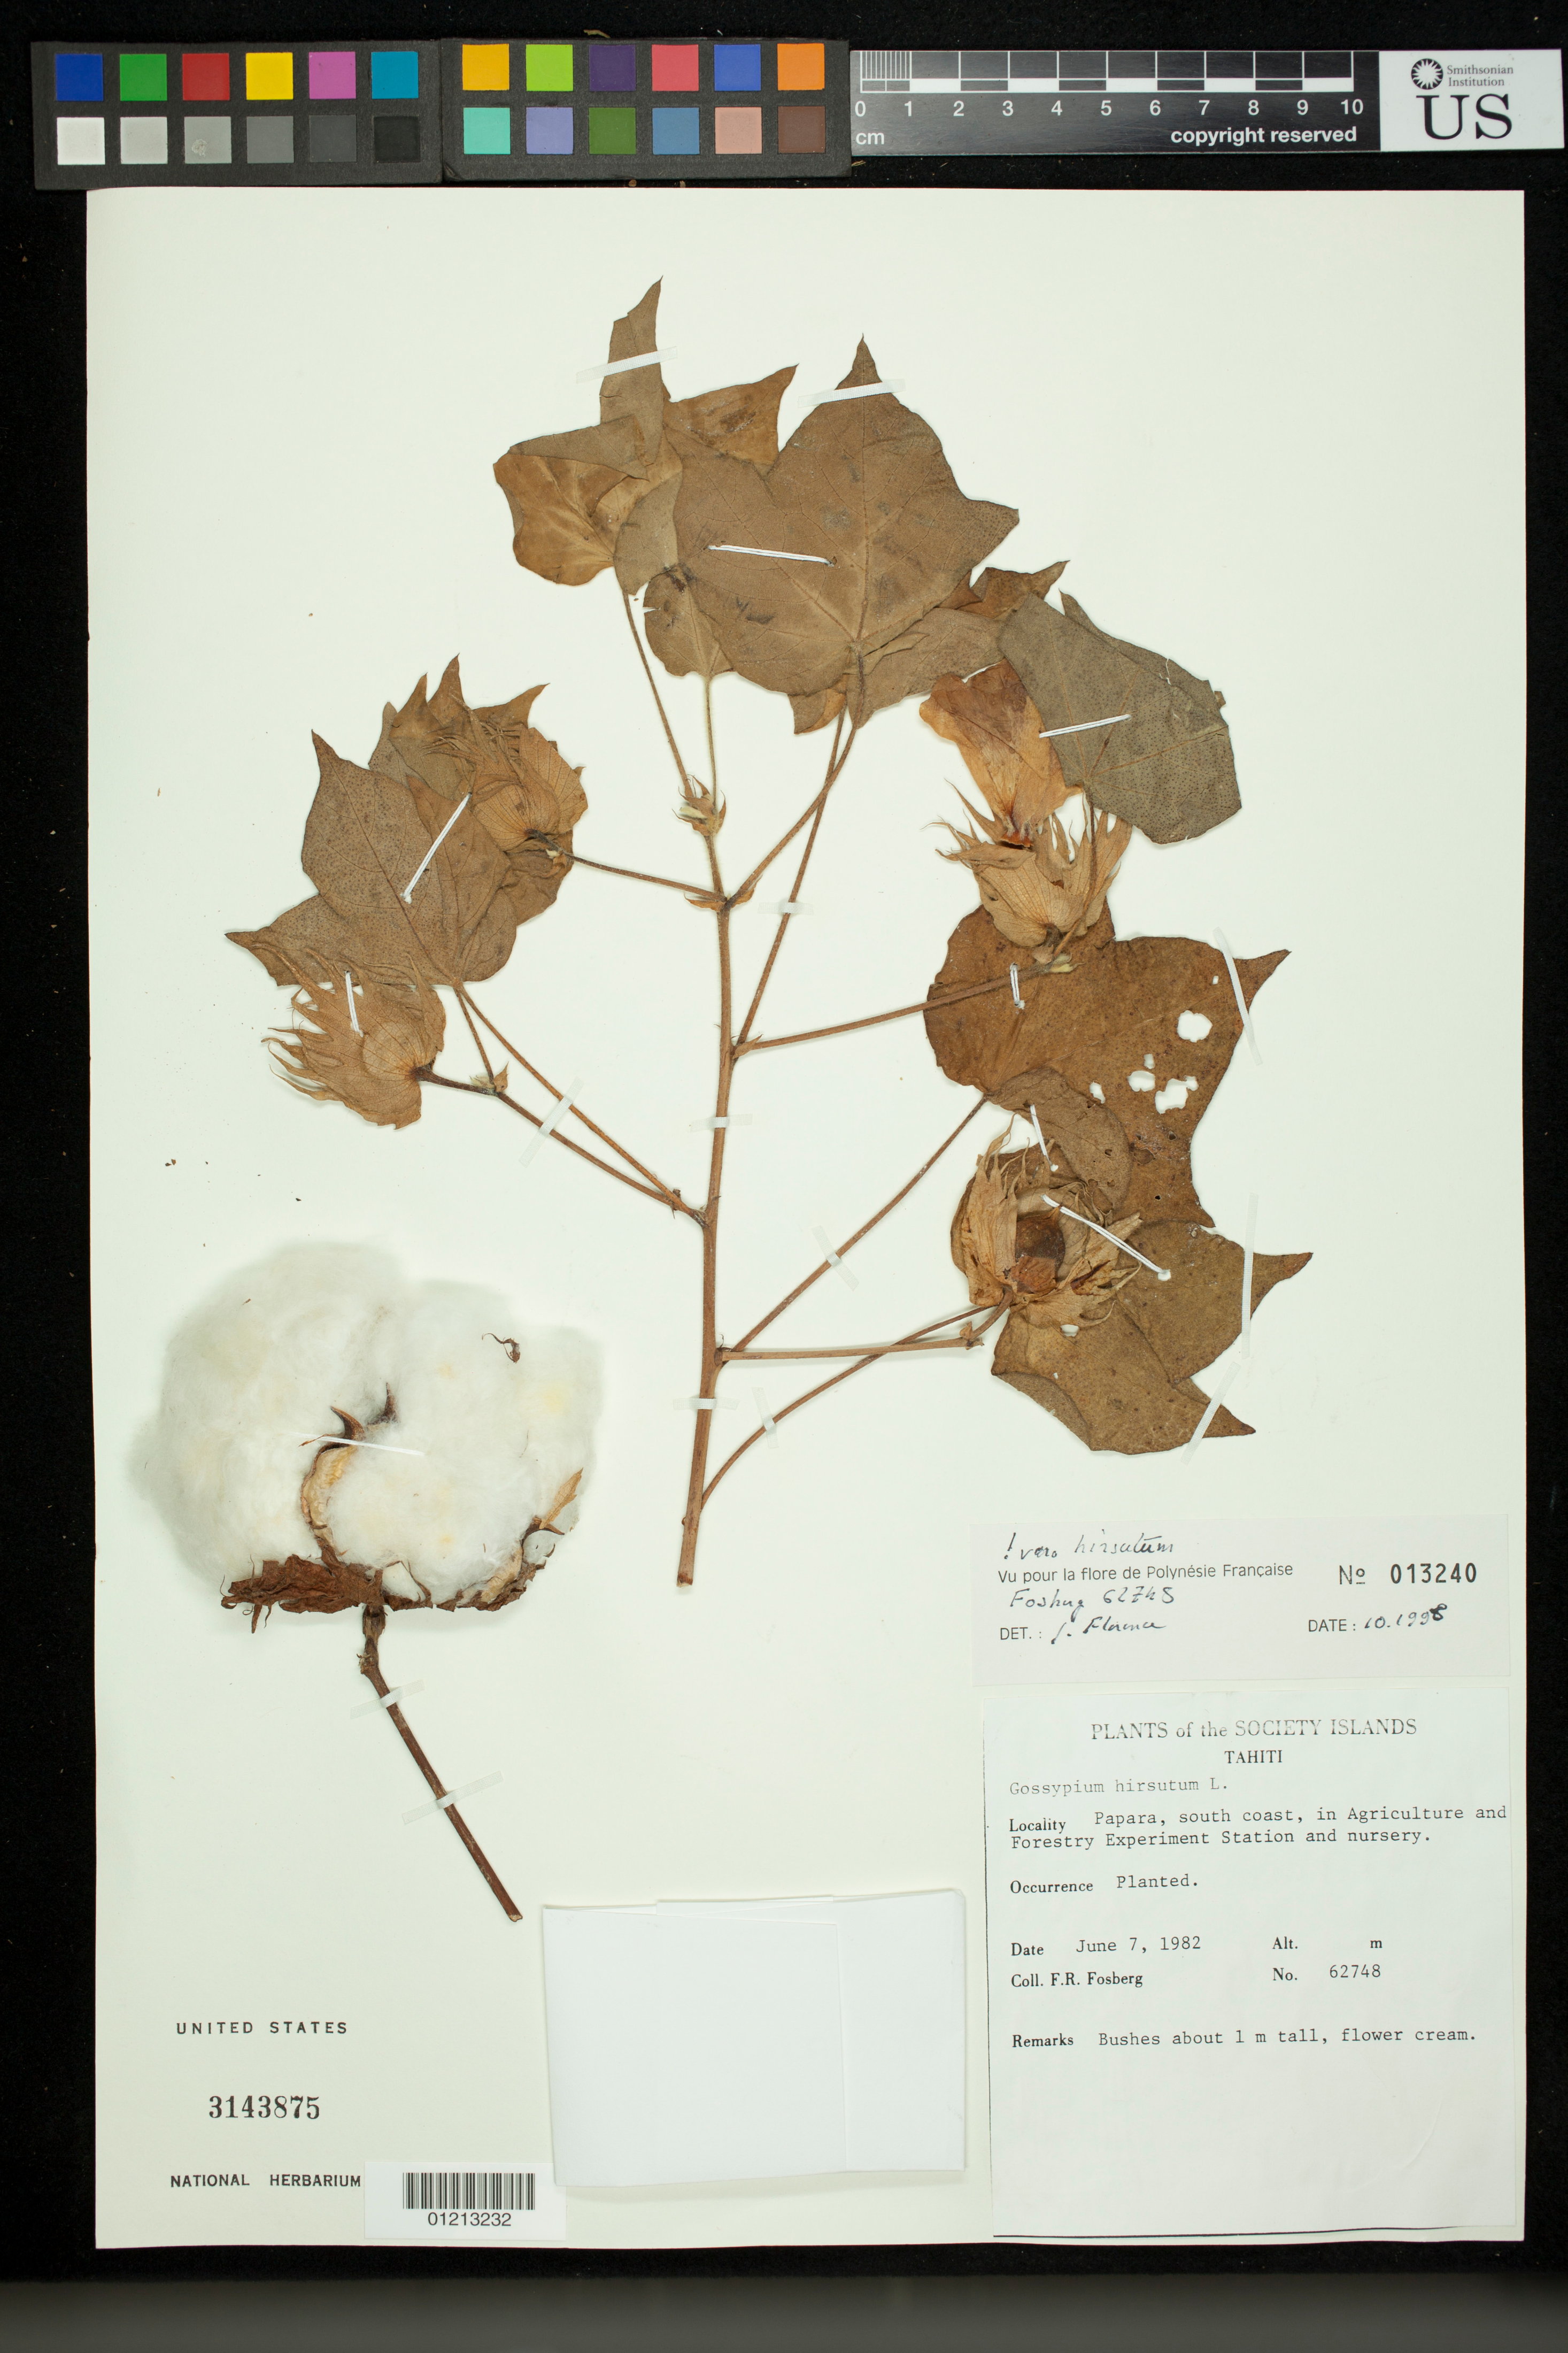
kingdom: Plantae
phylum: Tracheophyta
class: Magnoliopsida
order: Malvales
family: Malvaceae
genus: Gossypium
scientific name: Gossypium hirsutum var. taitense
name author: (Parl.) Roberty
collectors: F. R. Fosberg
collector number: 62748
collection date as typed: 06 Jul 1982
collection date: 1982-07-06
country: French Polynesia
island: Tahiti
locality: Society Islands, Tahiti: Papara, south coast, in Agriculture and Forestry Experiment Station and nursery. Planted.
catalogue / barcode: US 3143875